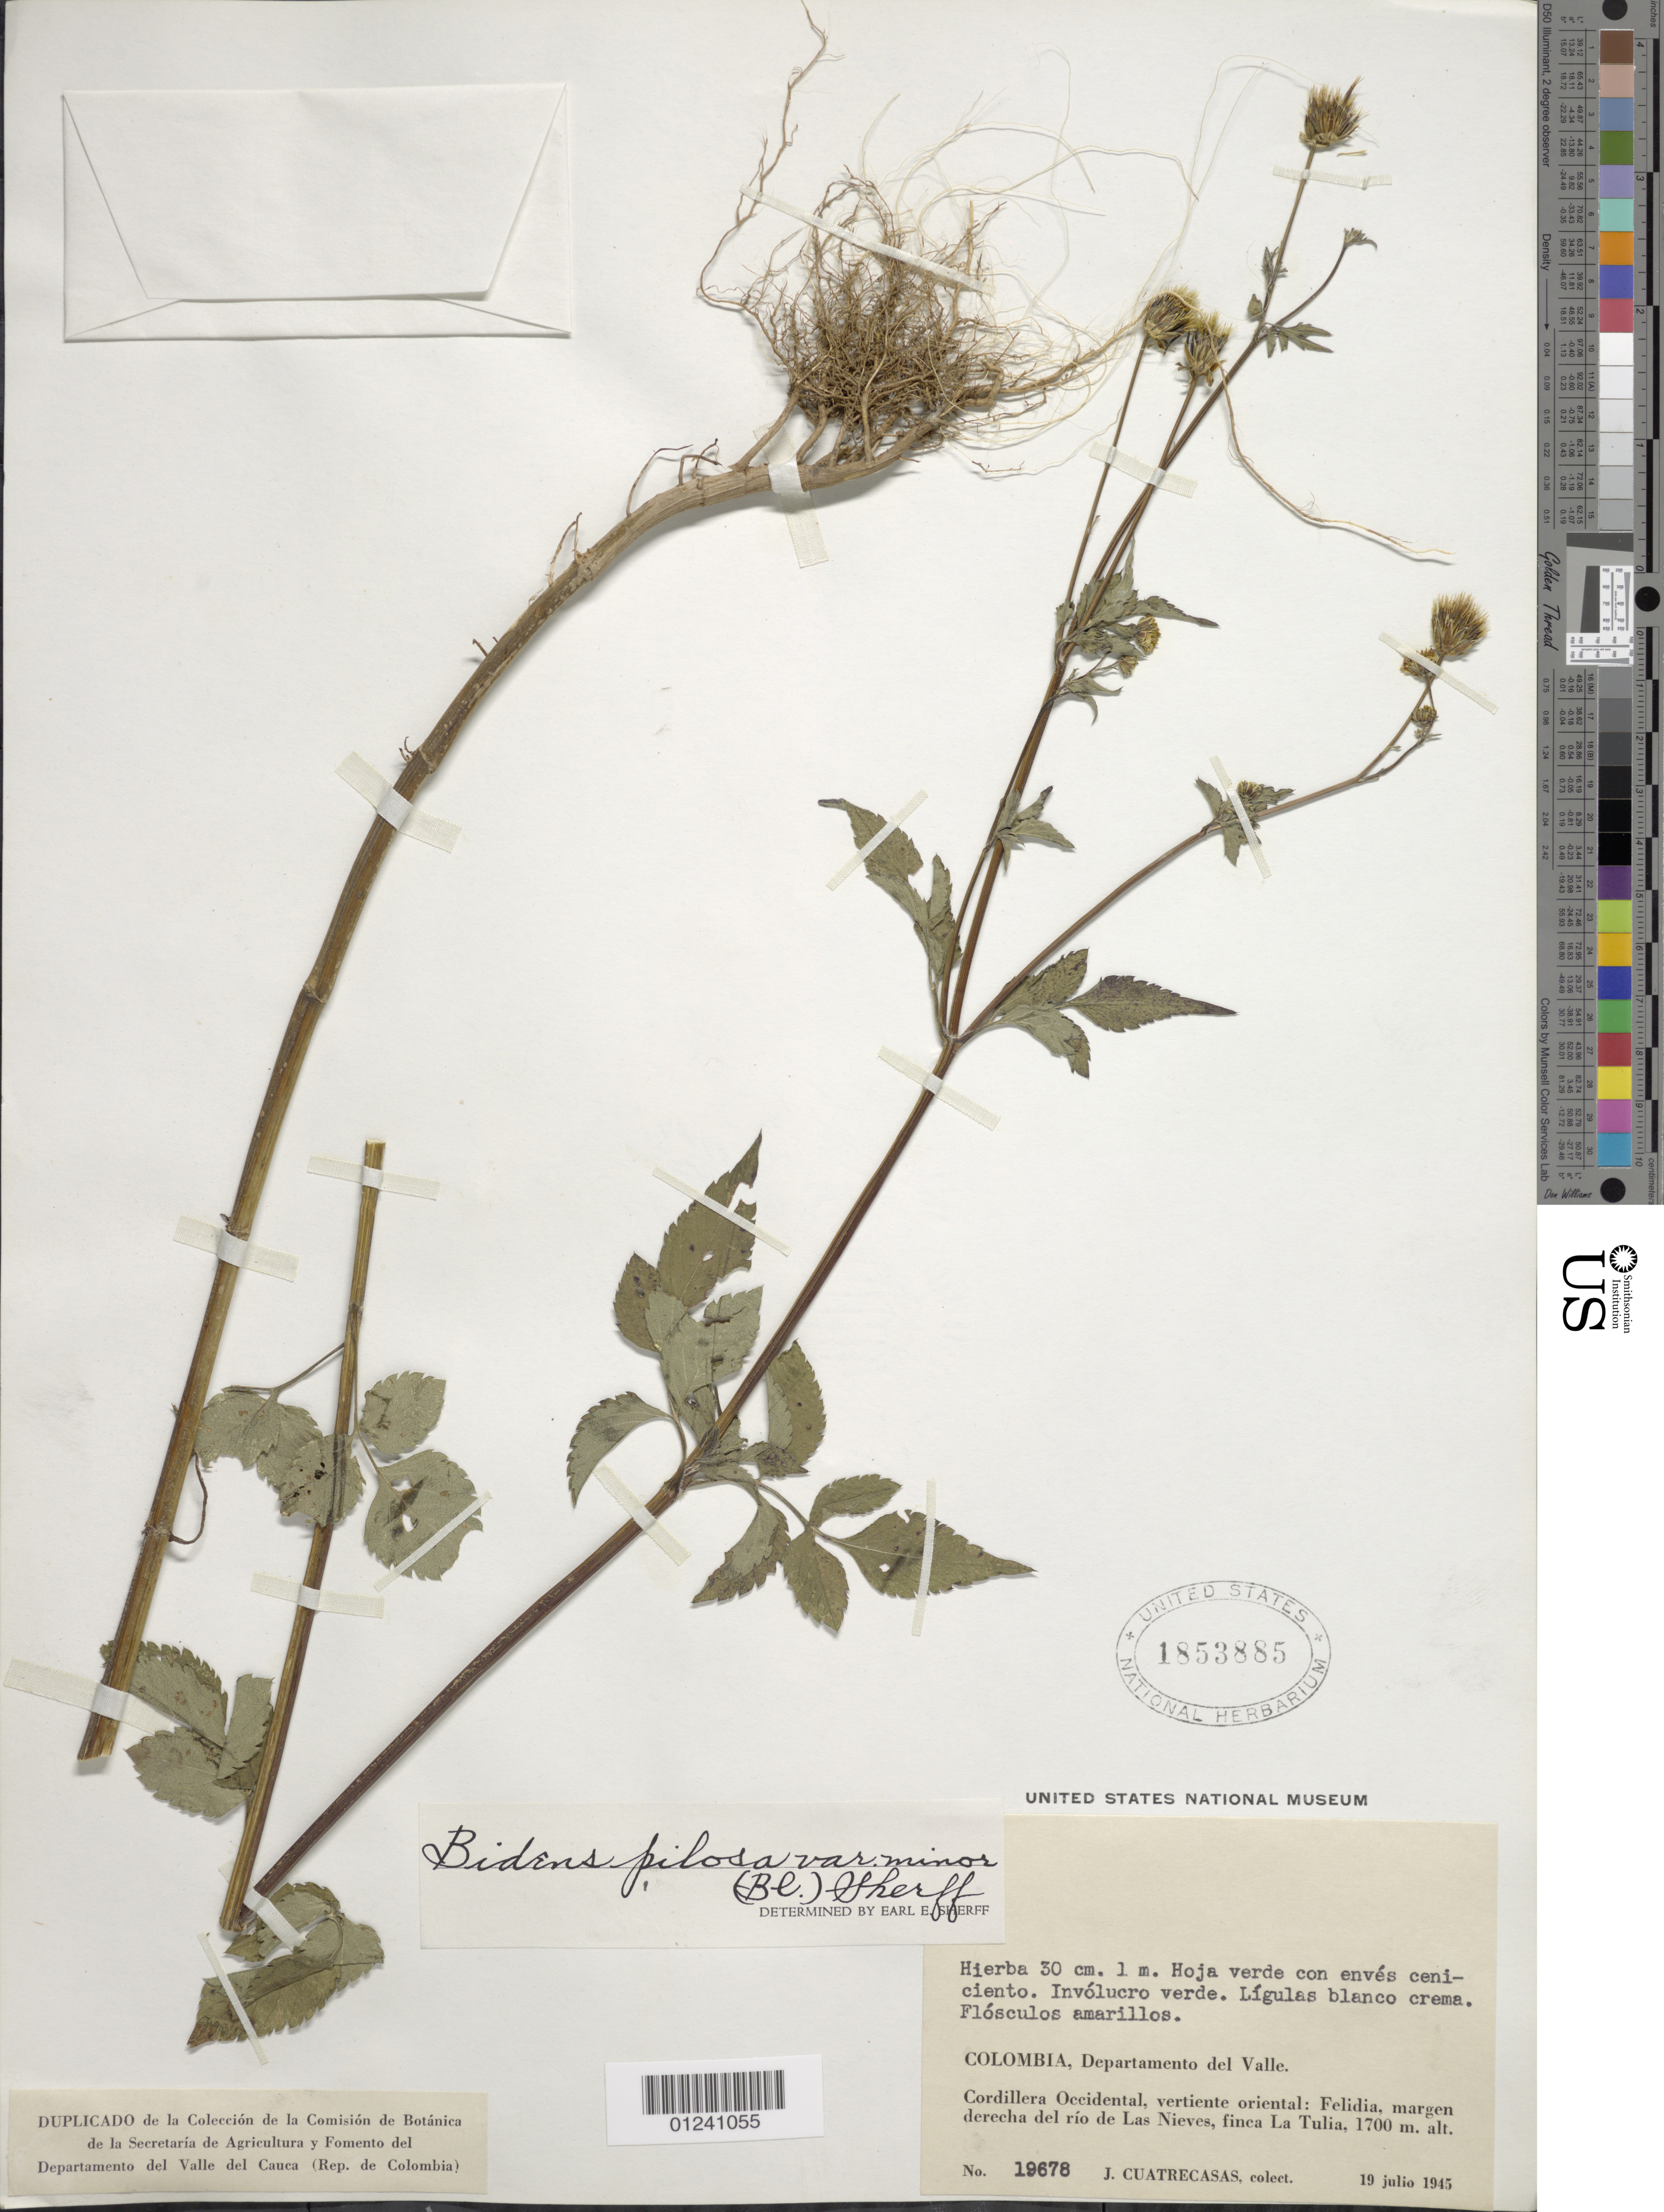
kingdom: Plantae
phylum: Tracheophyta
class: Magnoliopsida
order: Asterales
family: Asteraceae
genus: Bidens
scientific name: Bidens pilosa var. minor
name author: (Blume) Sherff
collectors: J. Cuatrecasas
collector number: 19678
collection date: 1945-07-19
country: Colombia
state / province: Valle del Cauca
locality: Cordillera Occidental, vertiente oriental: Felidia, margen derecha del río de Las Nieves, finca La Tulia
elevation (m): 1700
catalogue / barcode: US 1853885